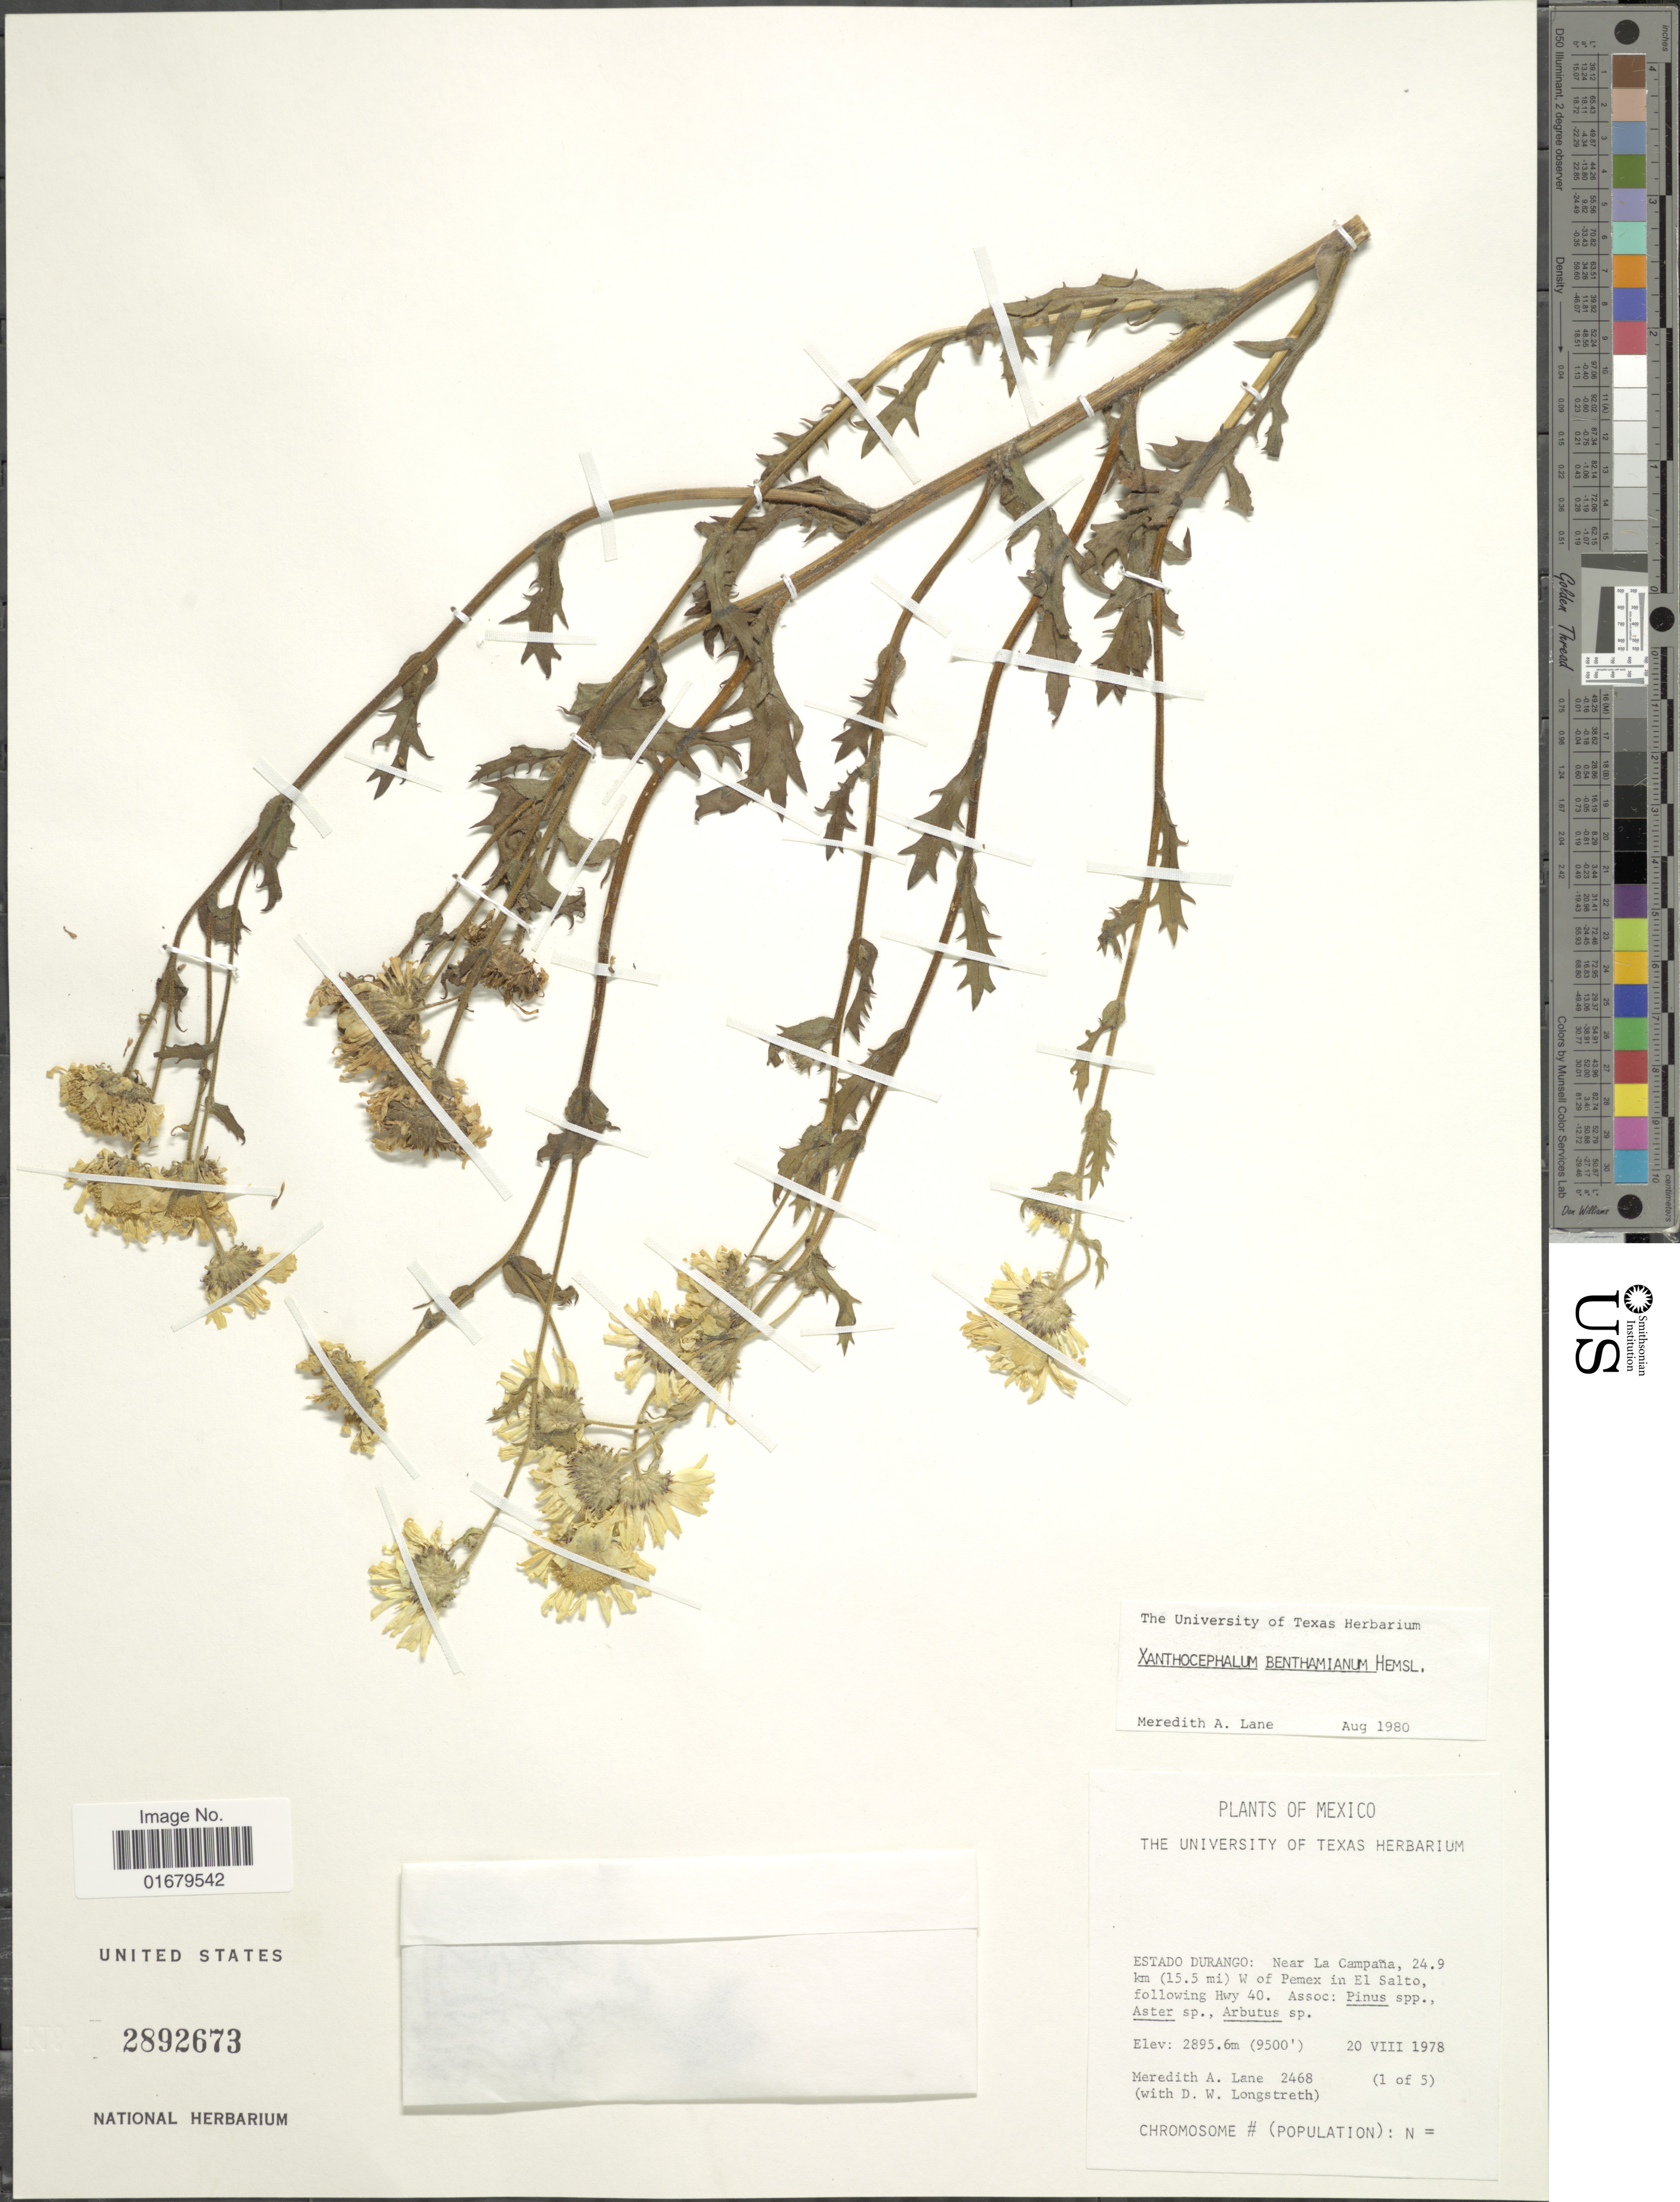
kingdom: Plantae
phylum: Tracheophyta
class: Magnoliopsida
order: Asterales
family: Asteraceae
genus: Xanthocephalum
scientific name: Xanthocephalum benthamianum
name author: Hemsl.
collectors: M. A. Lane & Longstreth, D. W.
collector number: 2468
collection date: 1978-08-20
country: Mexico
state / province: Durango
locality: Near La Campaña, 24.9 km (15.5 mi) W of Pemex in El Salto, following Hwy 40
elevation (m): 2895.6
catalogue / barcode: US 2892673